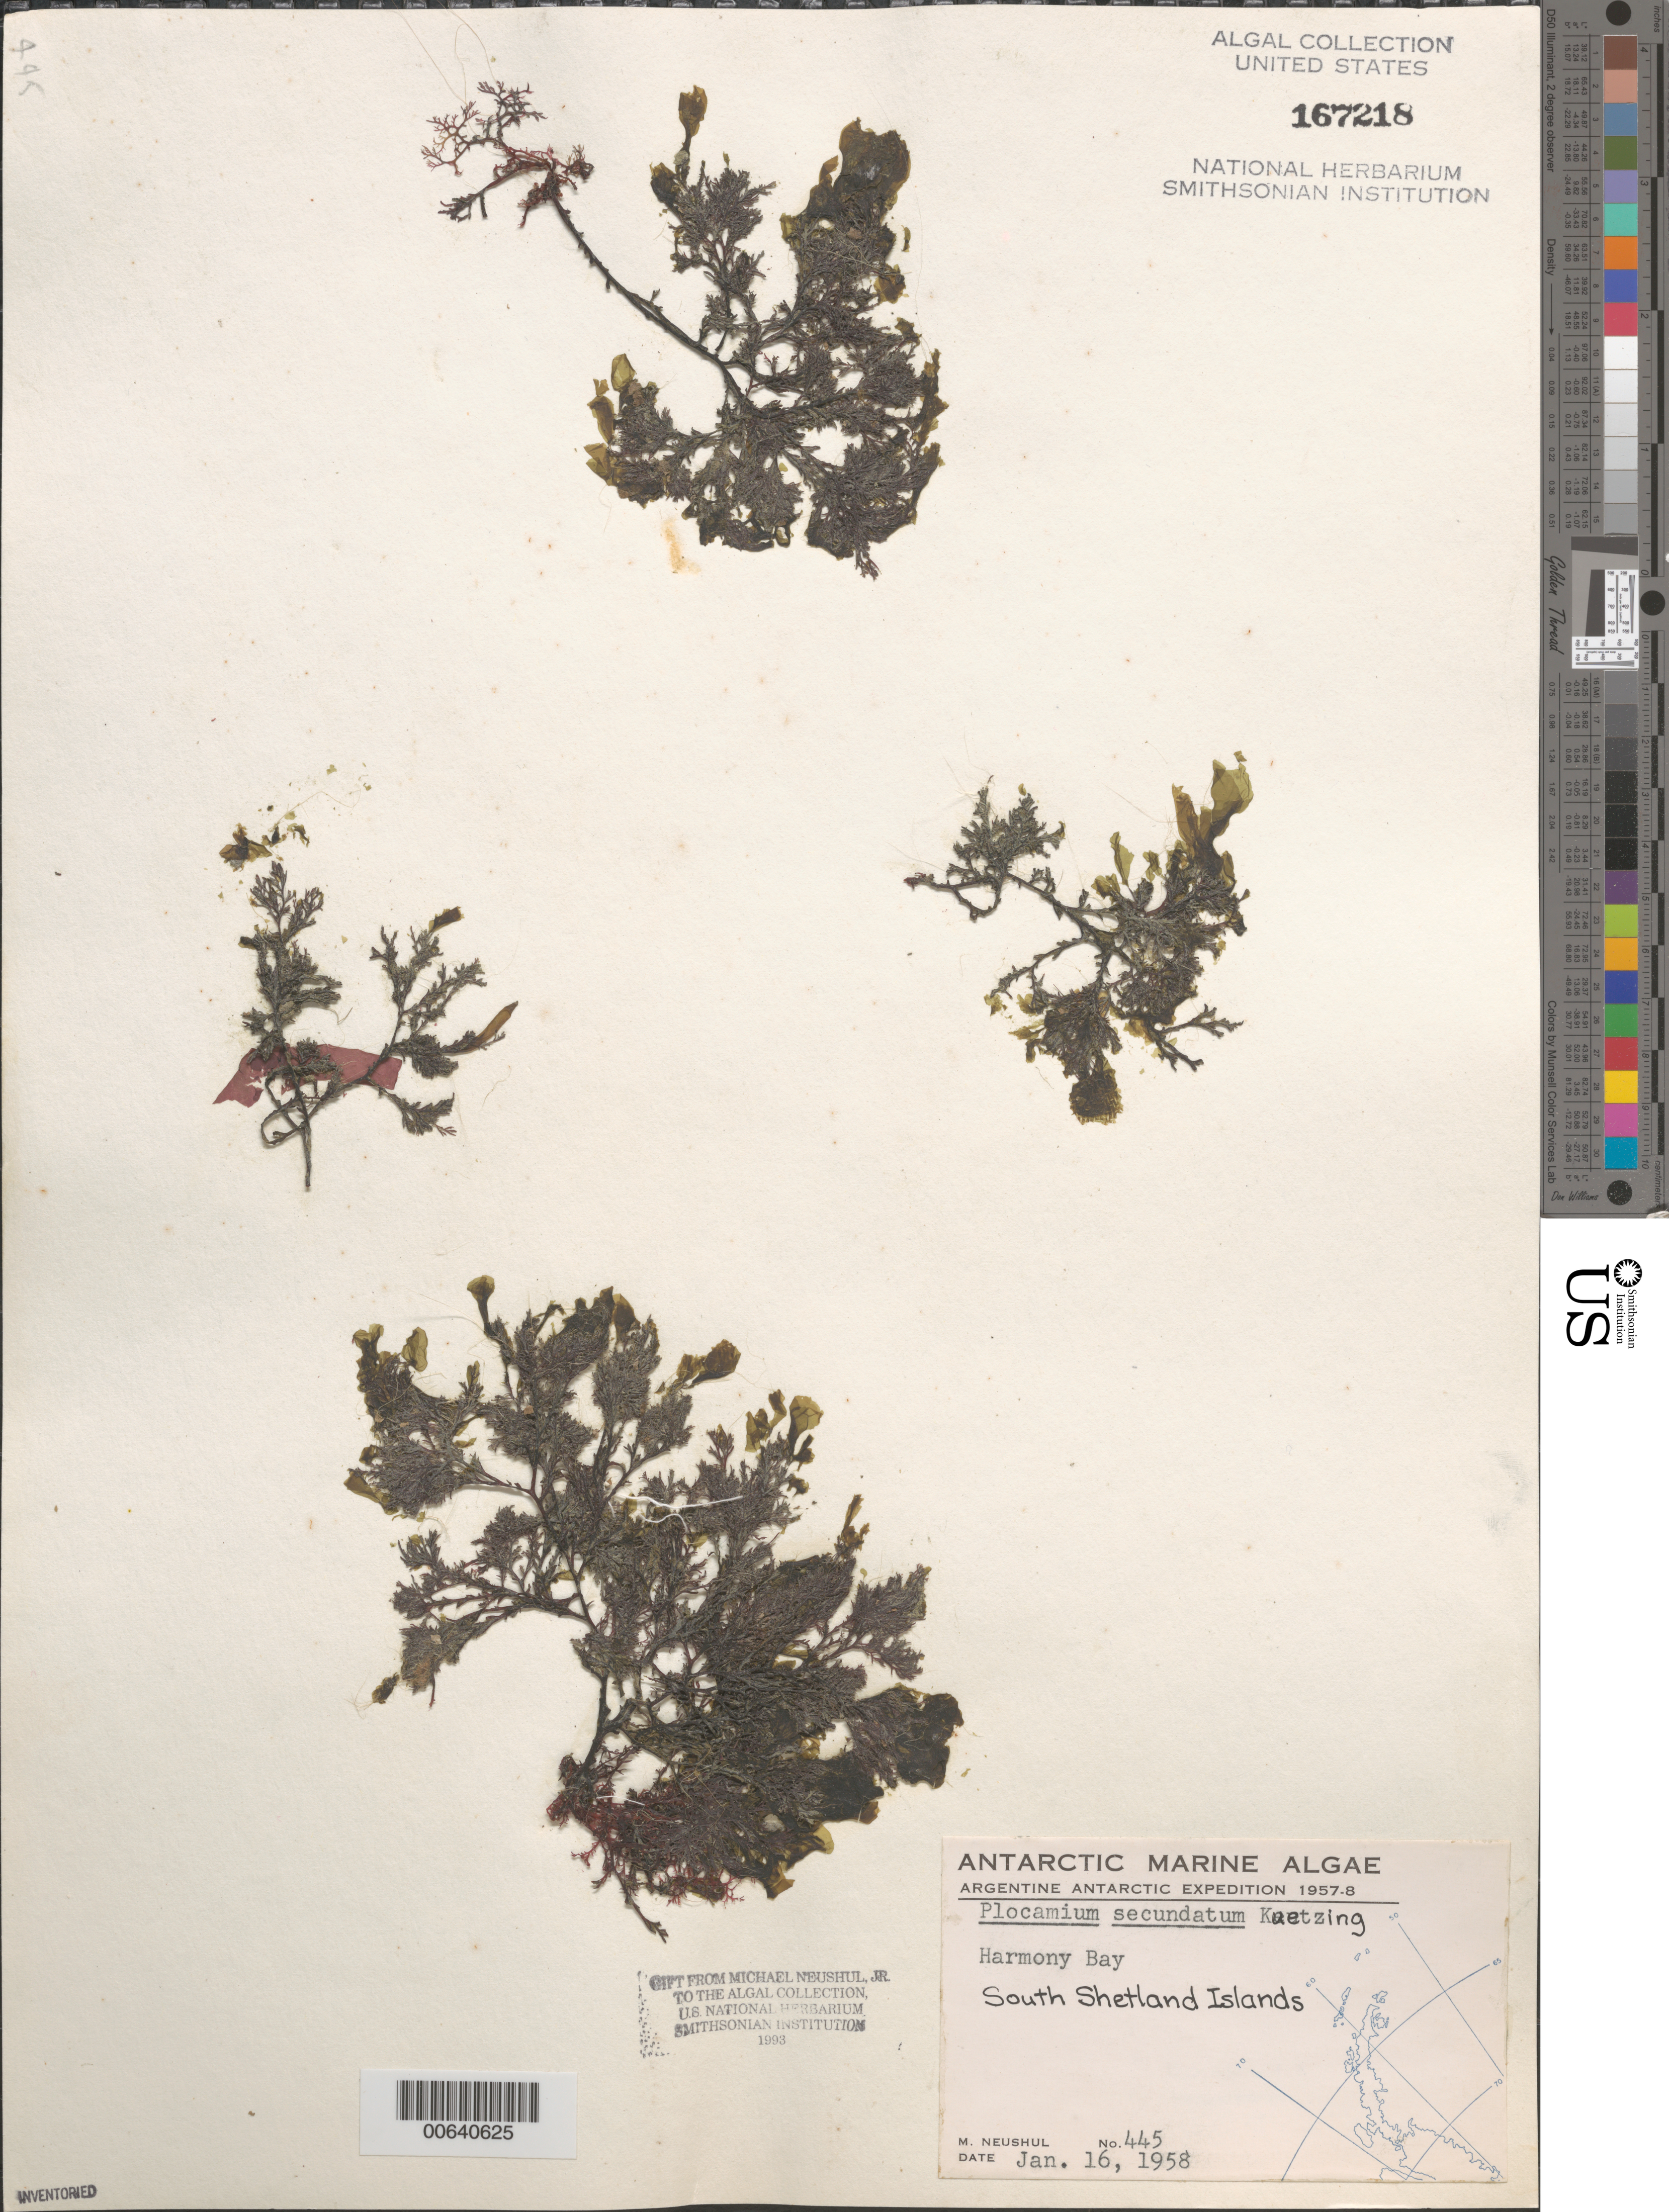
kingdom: Plantae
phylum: Rhodophyta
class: Florideophyceae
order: Plocamiales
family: Plocamiaceae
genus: Plocamium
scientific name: Plocamium secundatum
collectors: M. Neushul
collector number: Neushul 445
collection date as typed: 16 Jan 1958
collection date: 1958-01-16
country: Antarctica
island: Nelson Island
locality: Harmony Bay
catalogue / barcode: US 167218